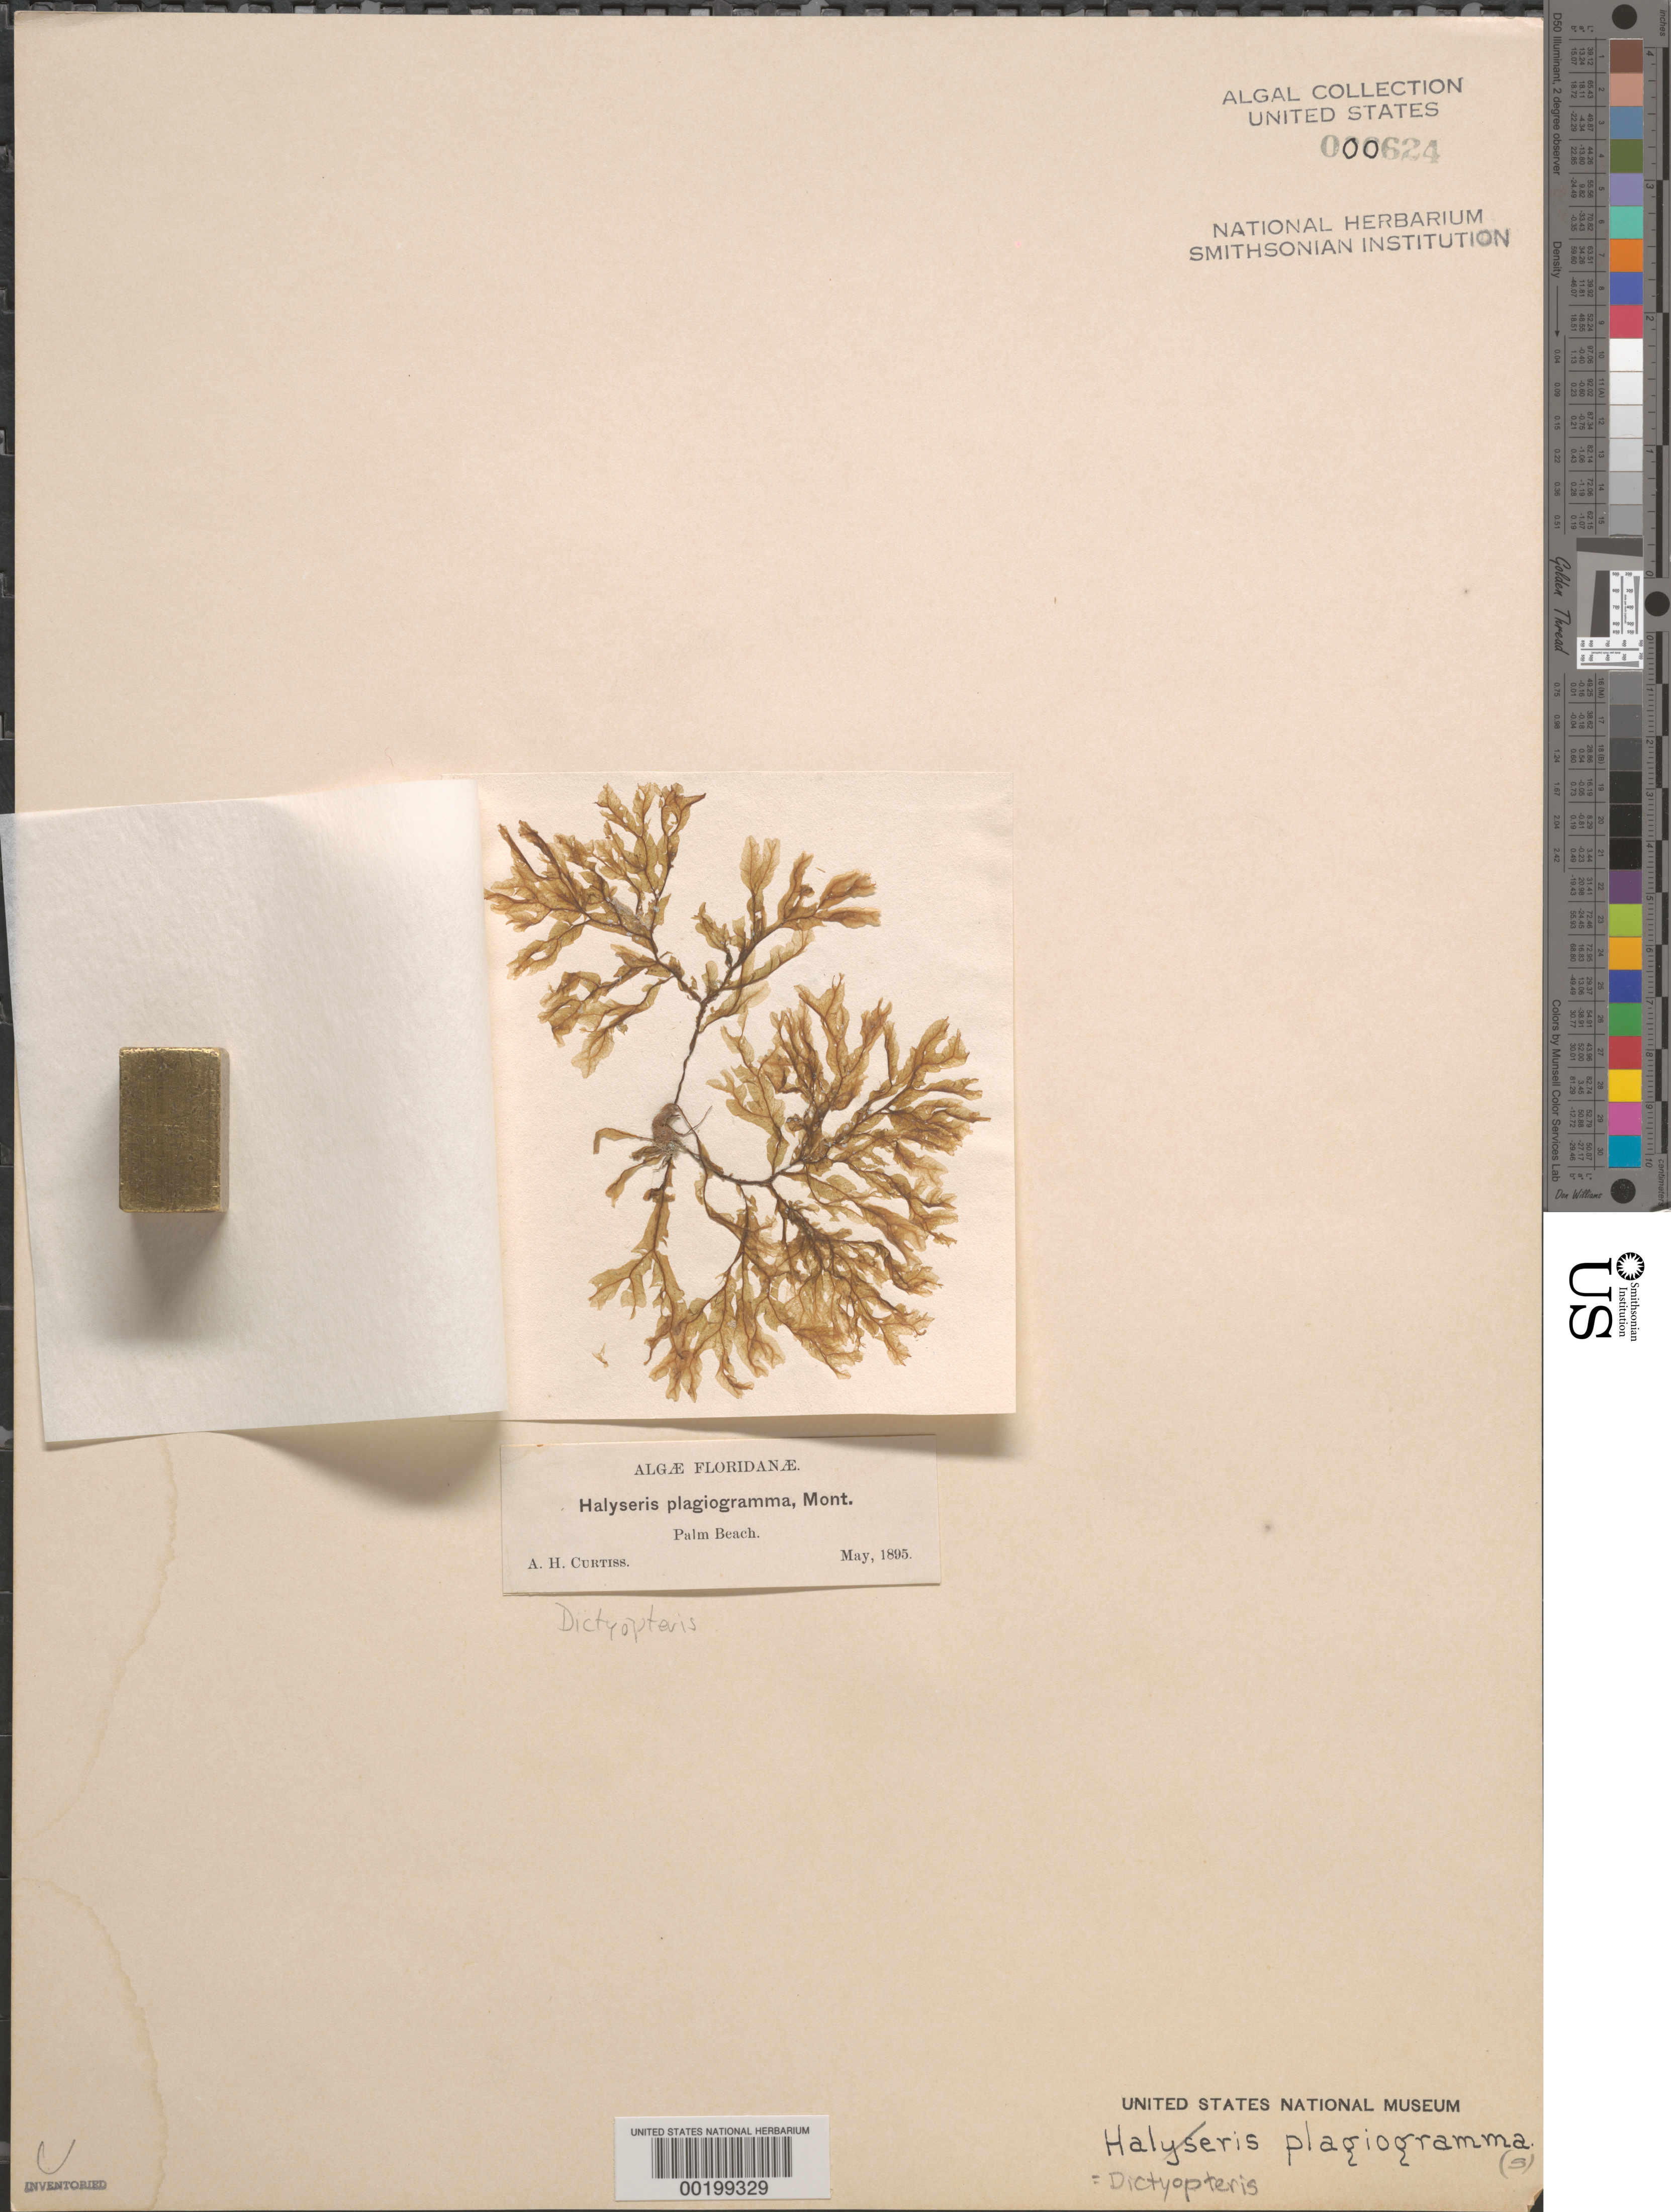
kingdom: Chromista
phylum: Ochrophyta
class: Phaeophyceae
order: Dictyotales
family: Dictyotaceae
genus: Dictyopteris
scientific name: Dictyopteris plagiogramma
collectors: A. H. Curtiss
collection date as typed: May 1895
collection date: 1895-05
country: United States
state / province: Florida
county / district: Palm Beach County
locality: Palm Beach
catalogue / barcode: US 624